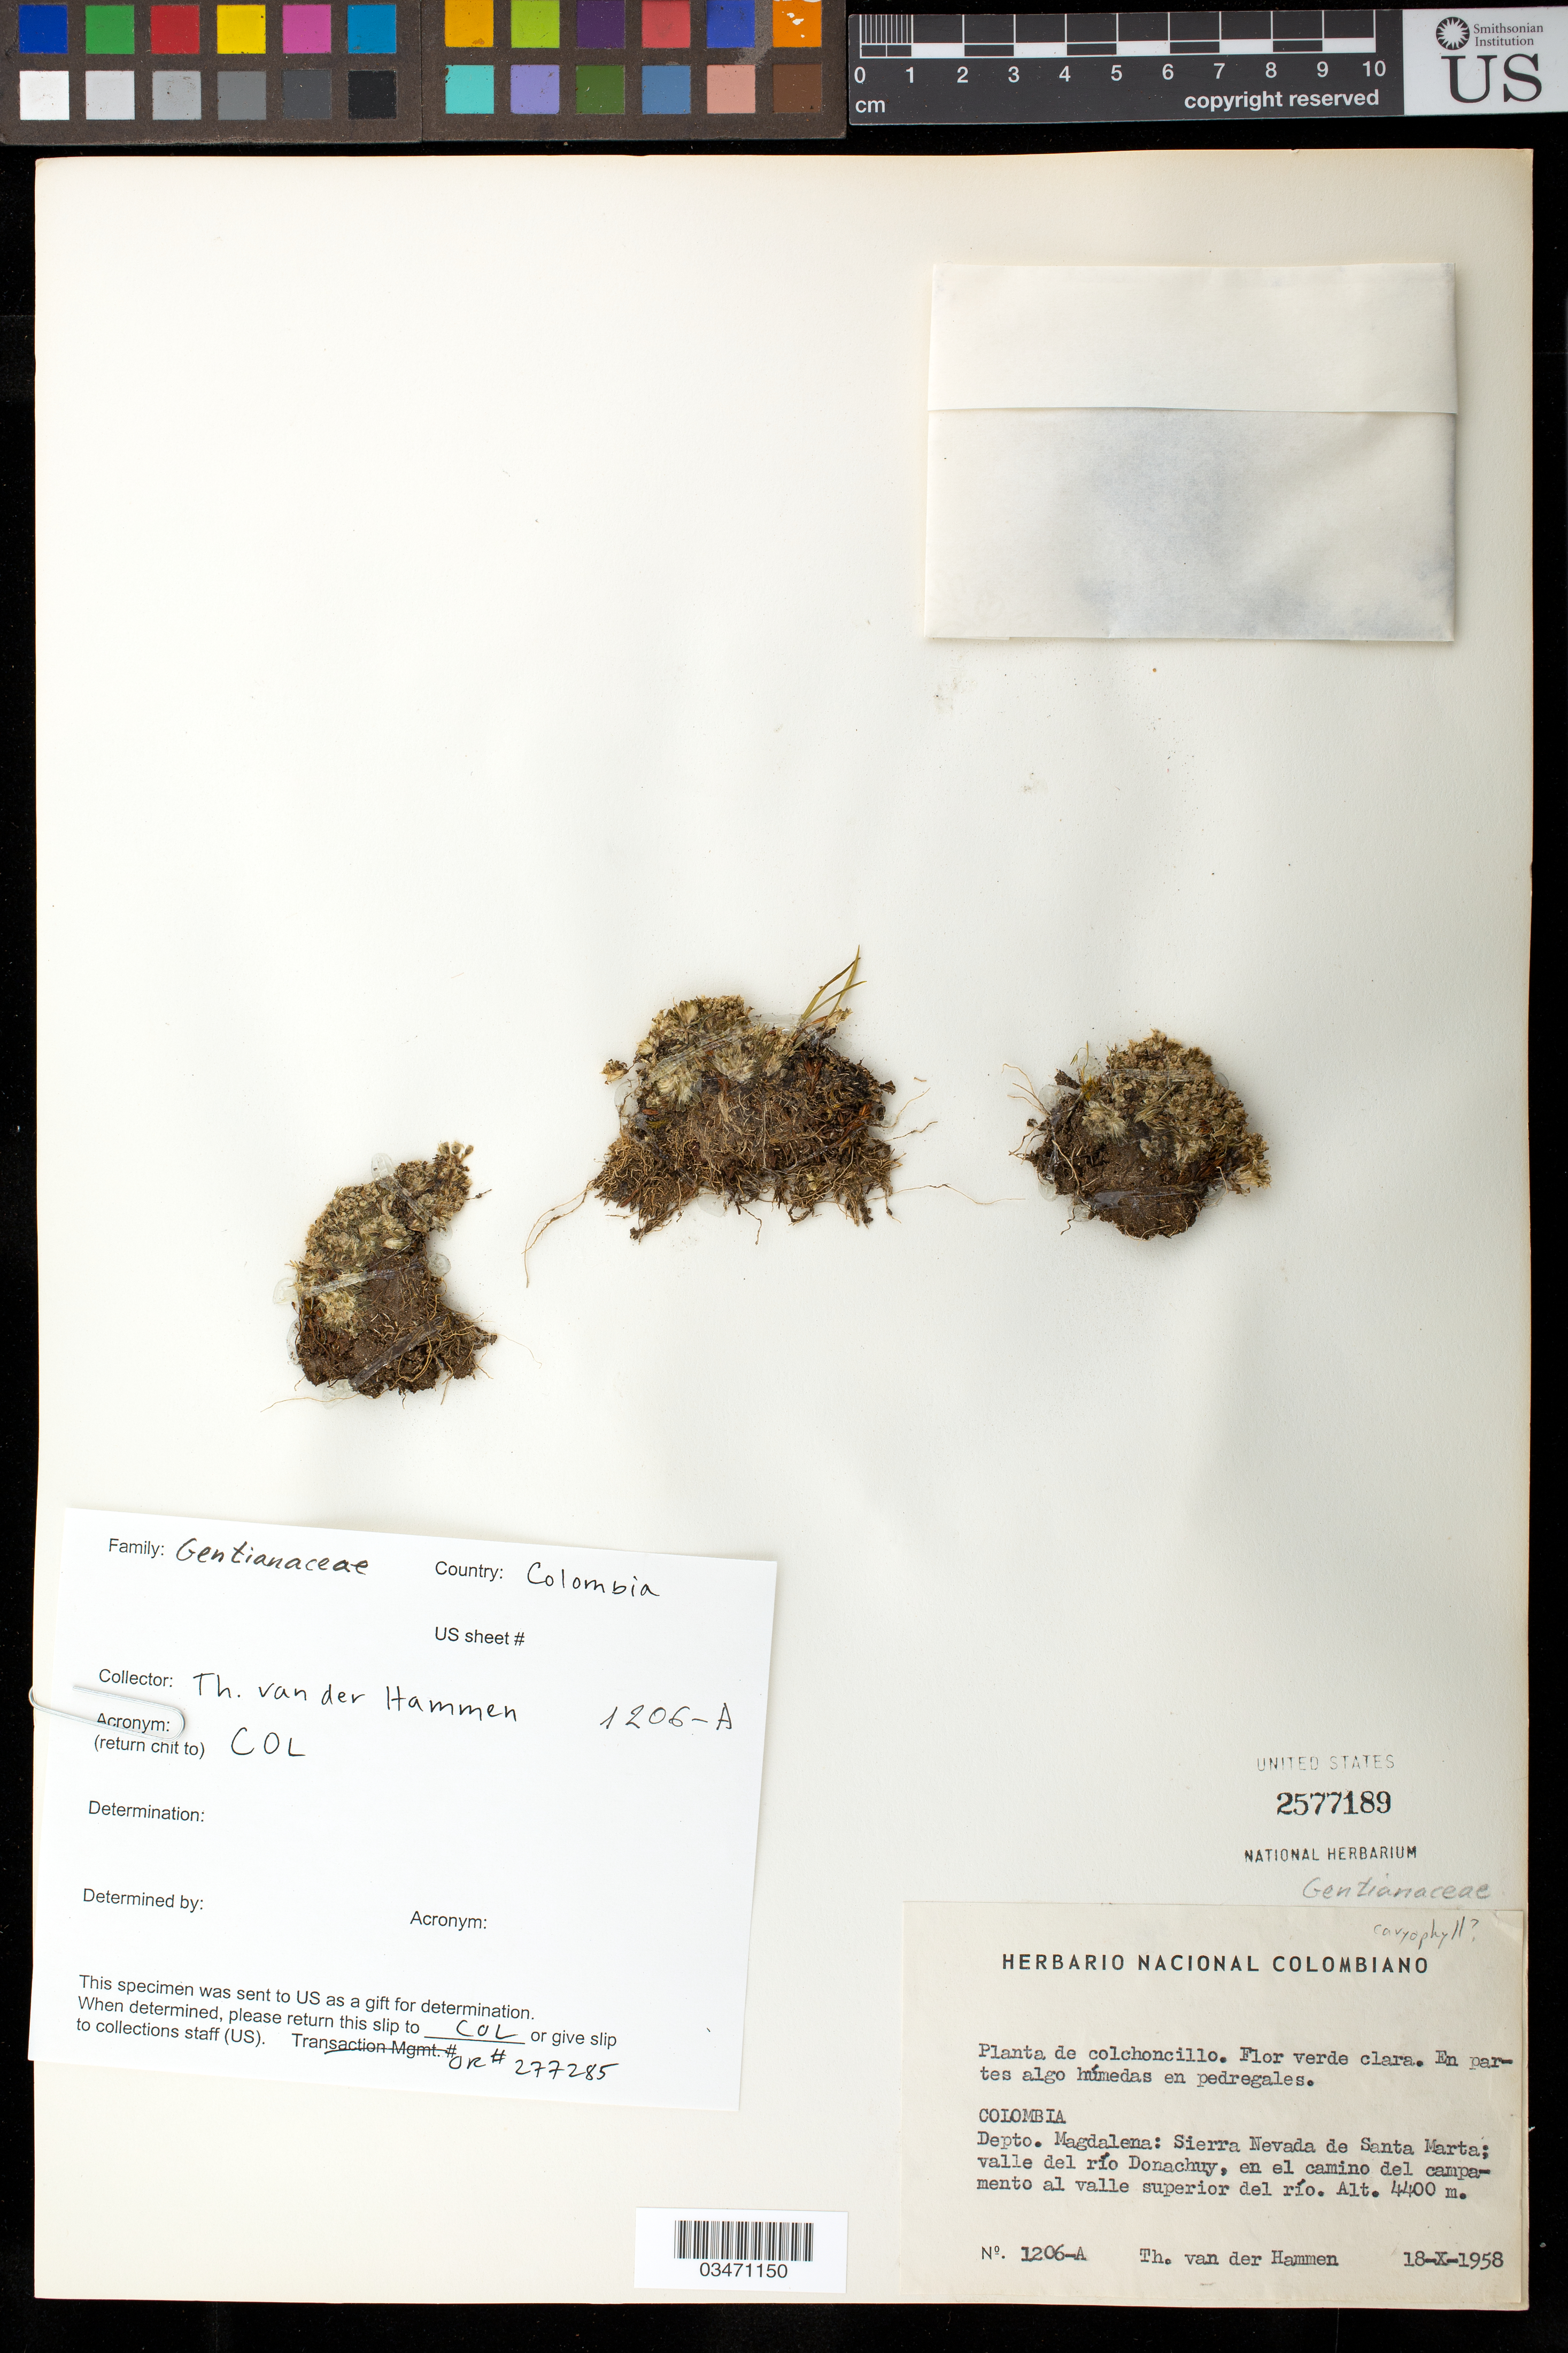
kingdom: Plantae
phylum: Tracheophyta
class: Magnoliopsida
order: Gentianales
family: Gentianaceae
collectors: T. Van der Hammen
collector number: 1206-A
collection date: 1958-10-18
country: Colombia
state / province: Magdalena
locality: Depto. Magdalena: Sierra Nevada de Santa Marta: valle del río Donachuy, en el camino del campamento al valle superior del río.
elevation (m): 4400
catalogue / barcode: US 2577189